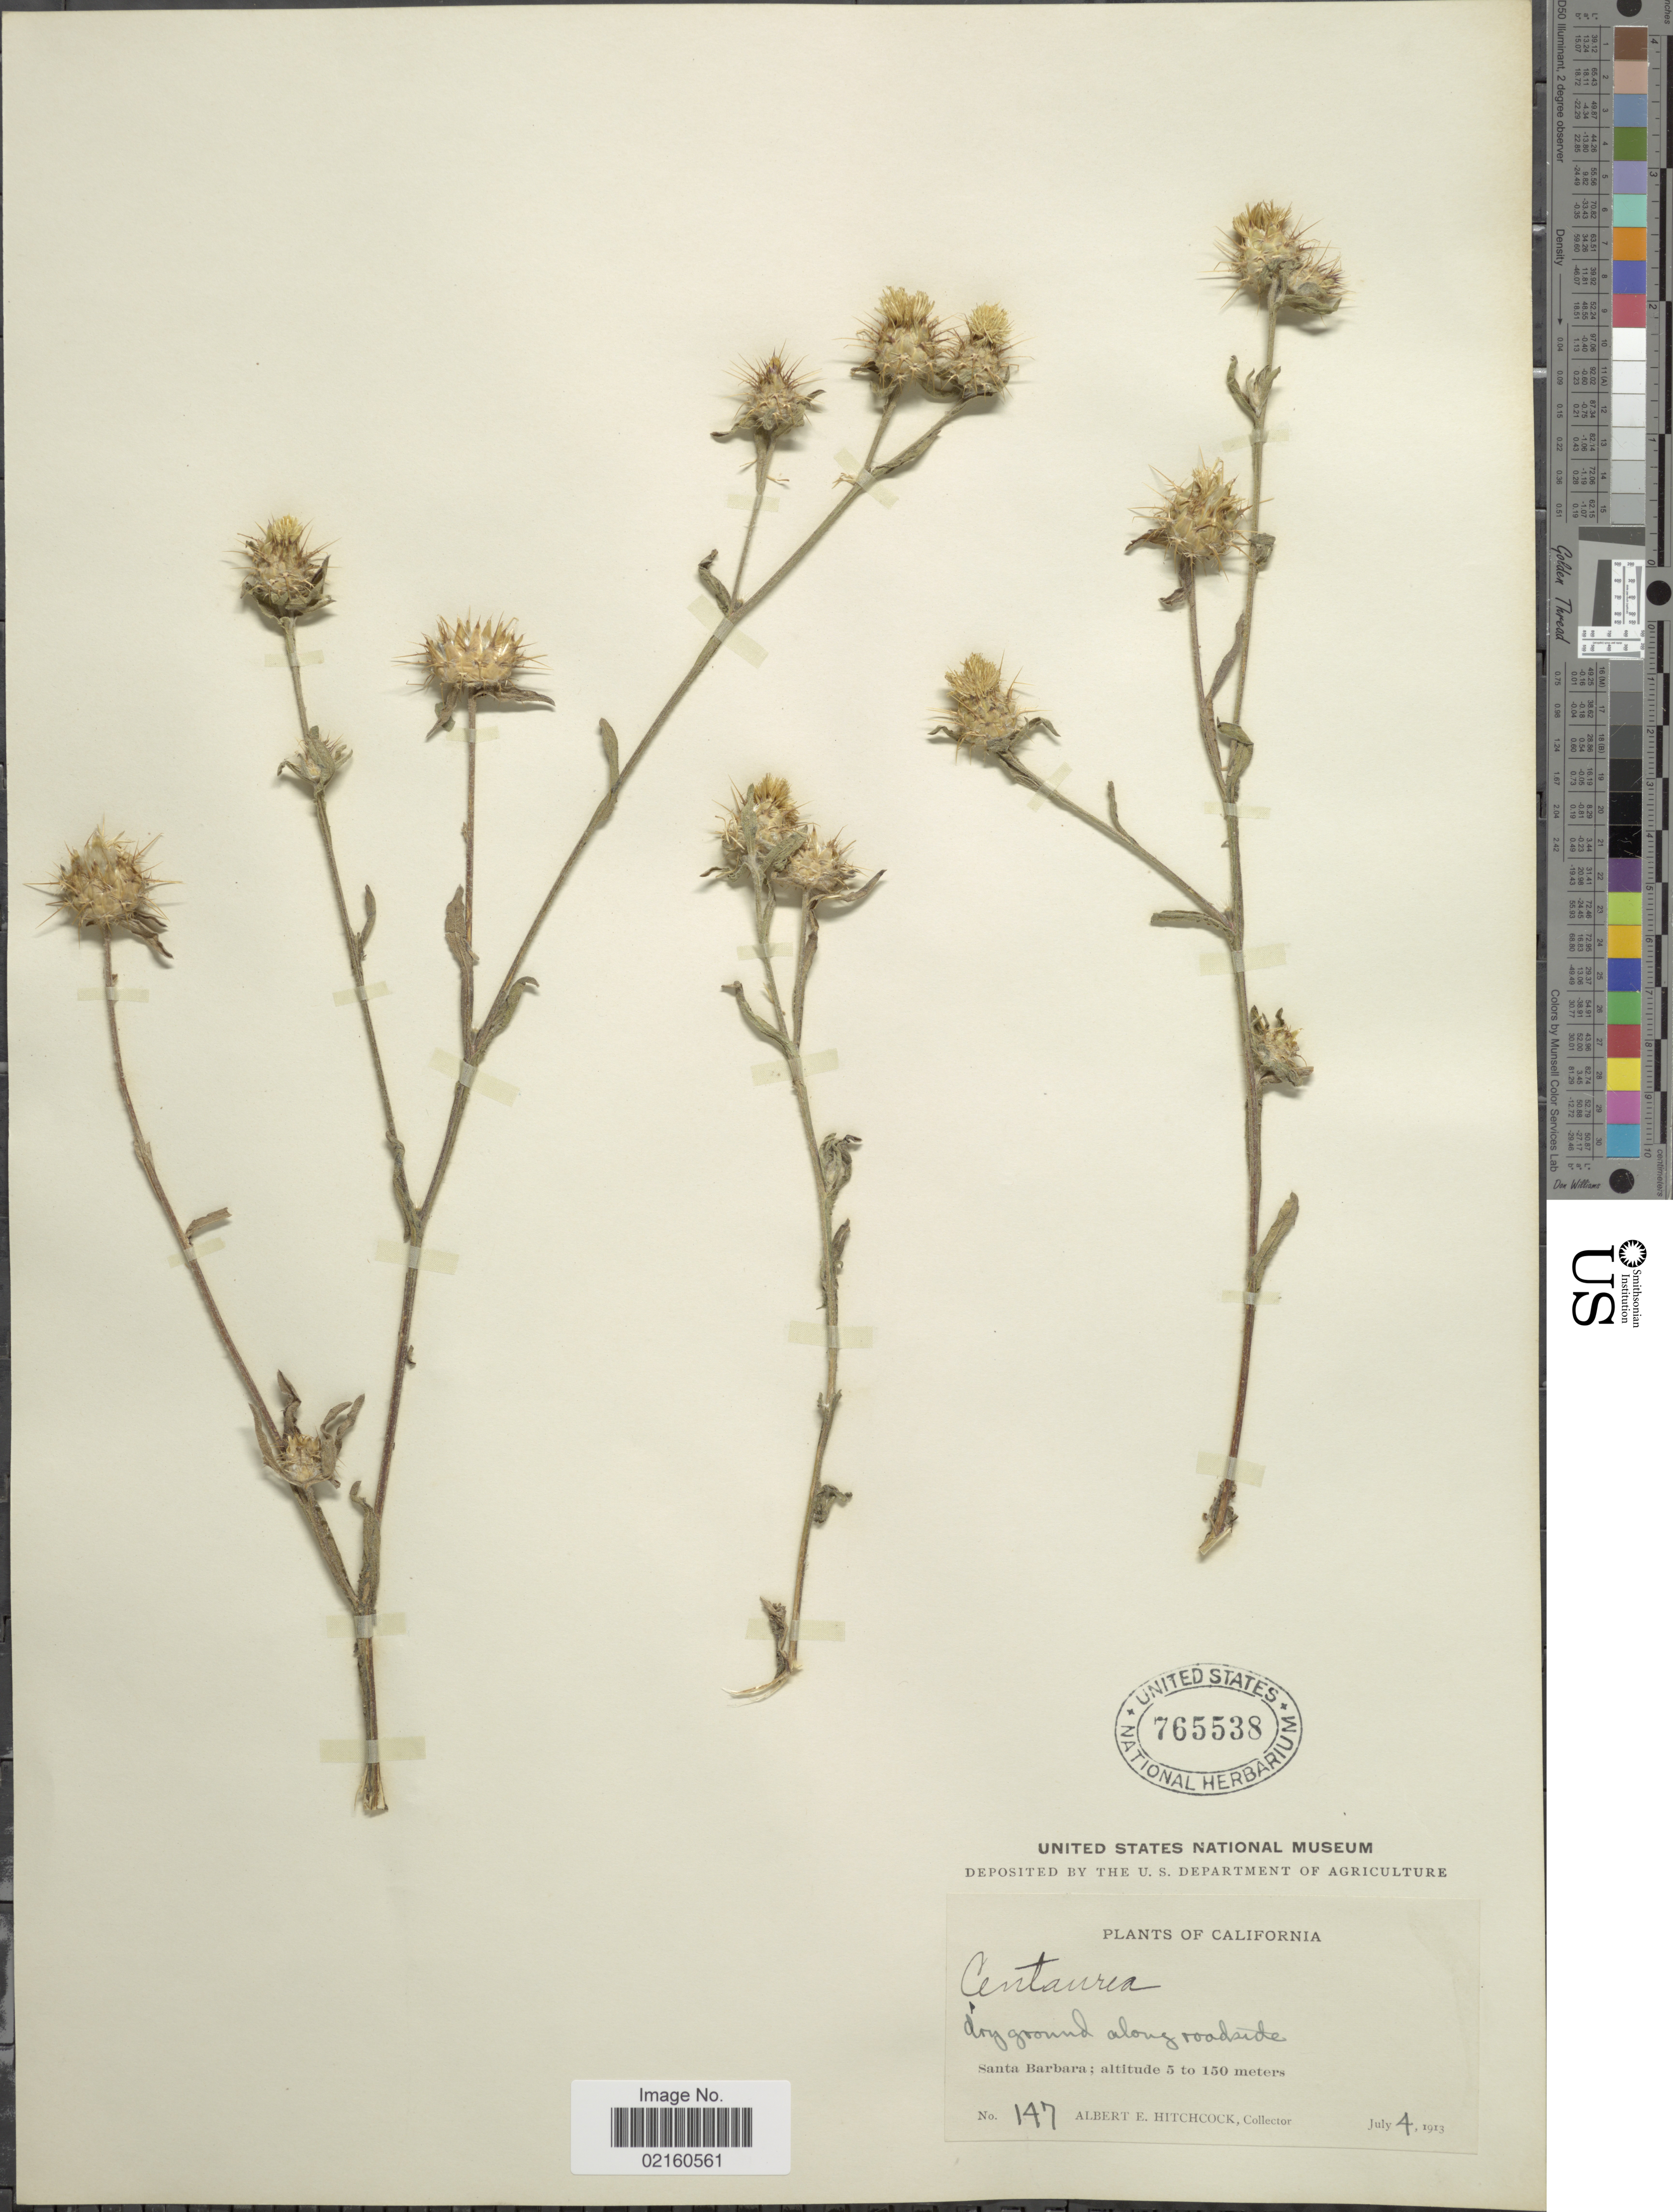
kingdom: Plantae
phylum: Tracheophyta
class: Magnoliopsida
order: Asterales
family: Asteraceae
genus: Centaurea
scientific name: Centaurea melitensis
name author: L.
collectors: A. Hitchcock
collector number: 147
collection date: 1913-07-04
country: United States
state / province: California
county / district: Santa Barbara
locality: Santa Barbara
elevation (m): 5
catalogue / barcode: US 765538